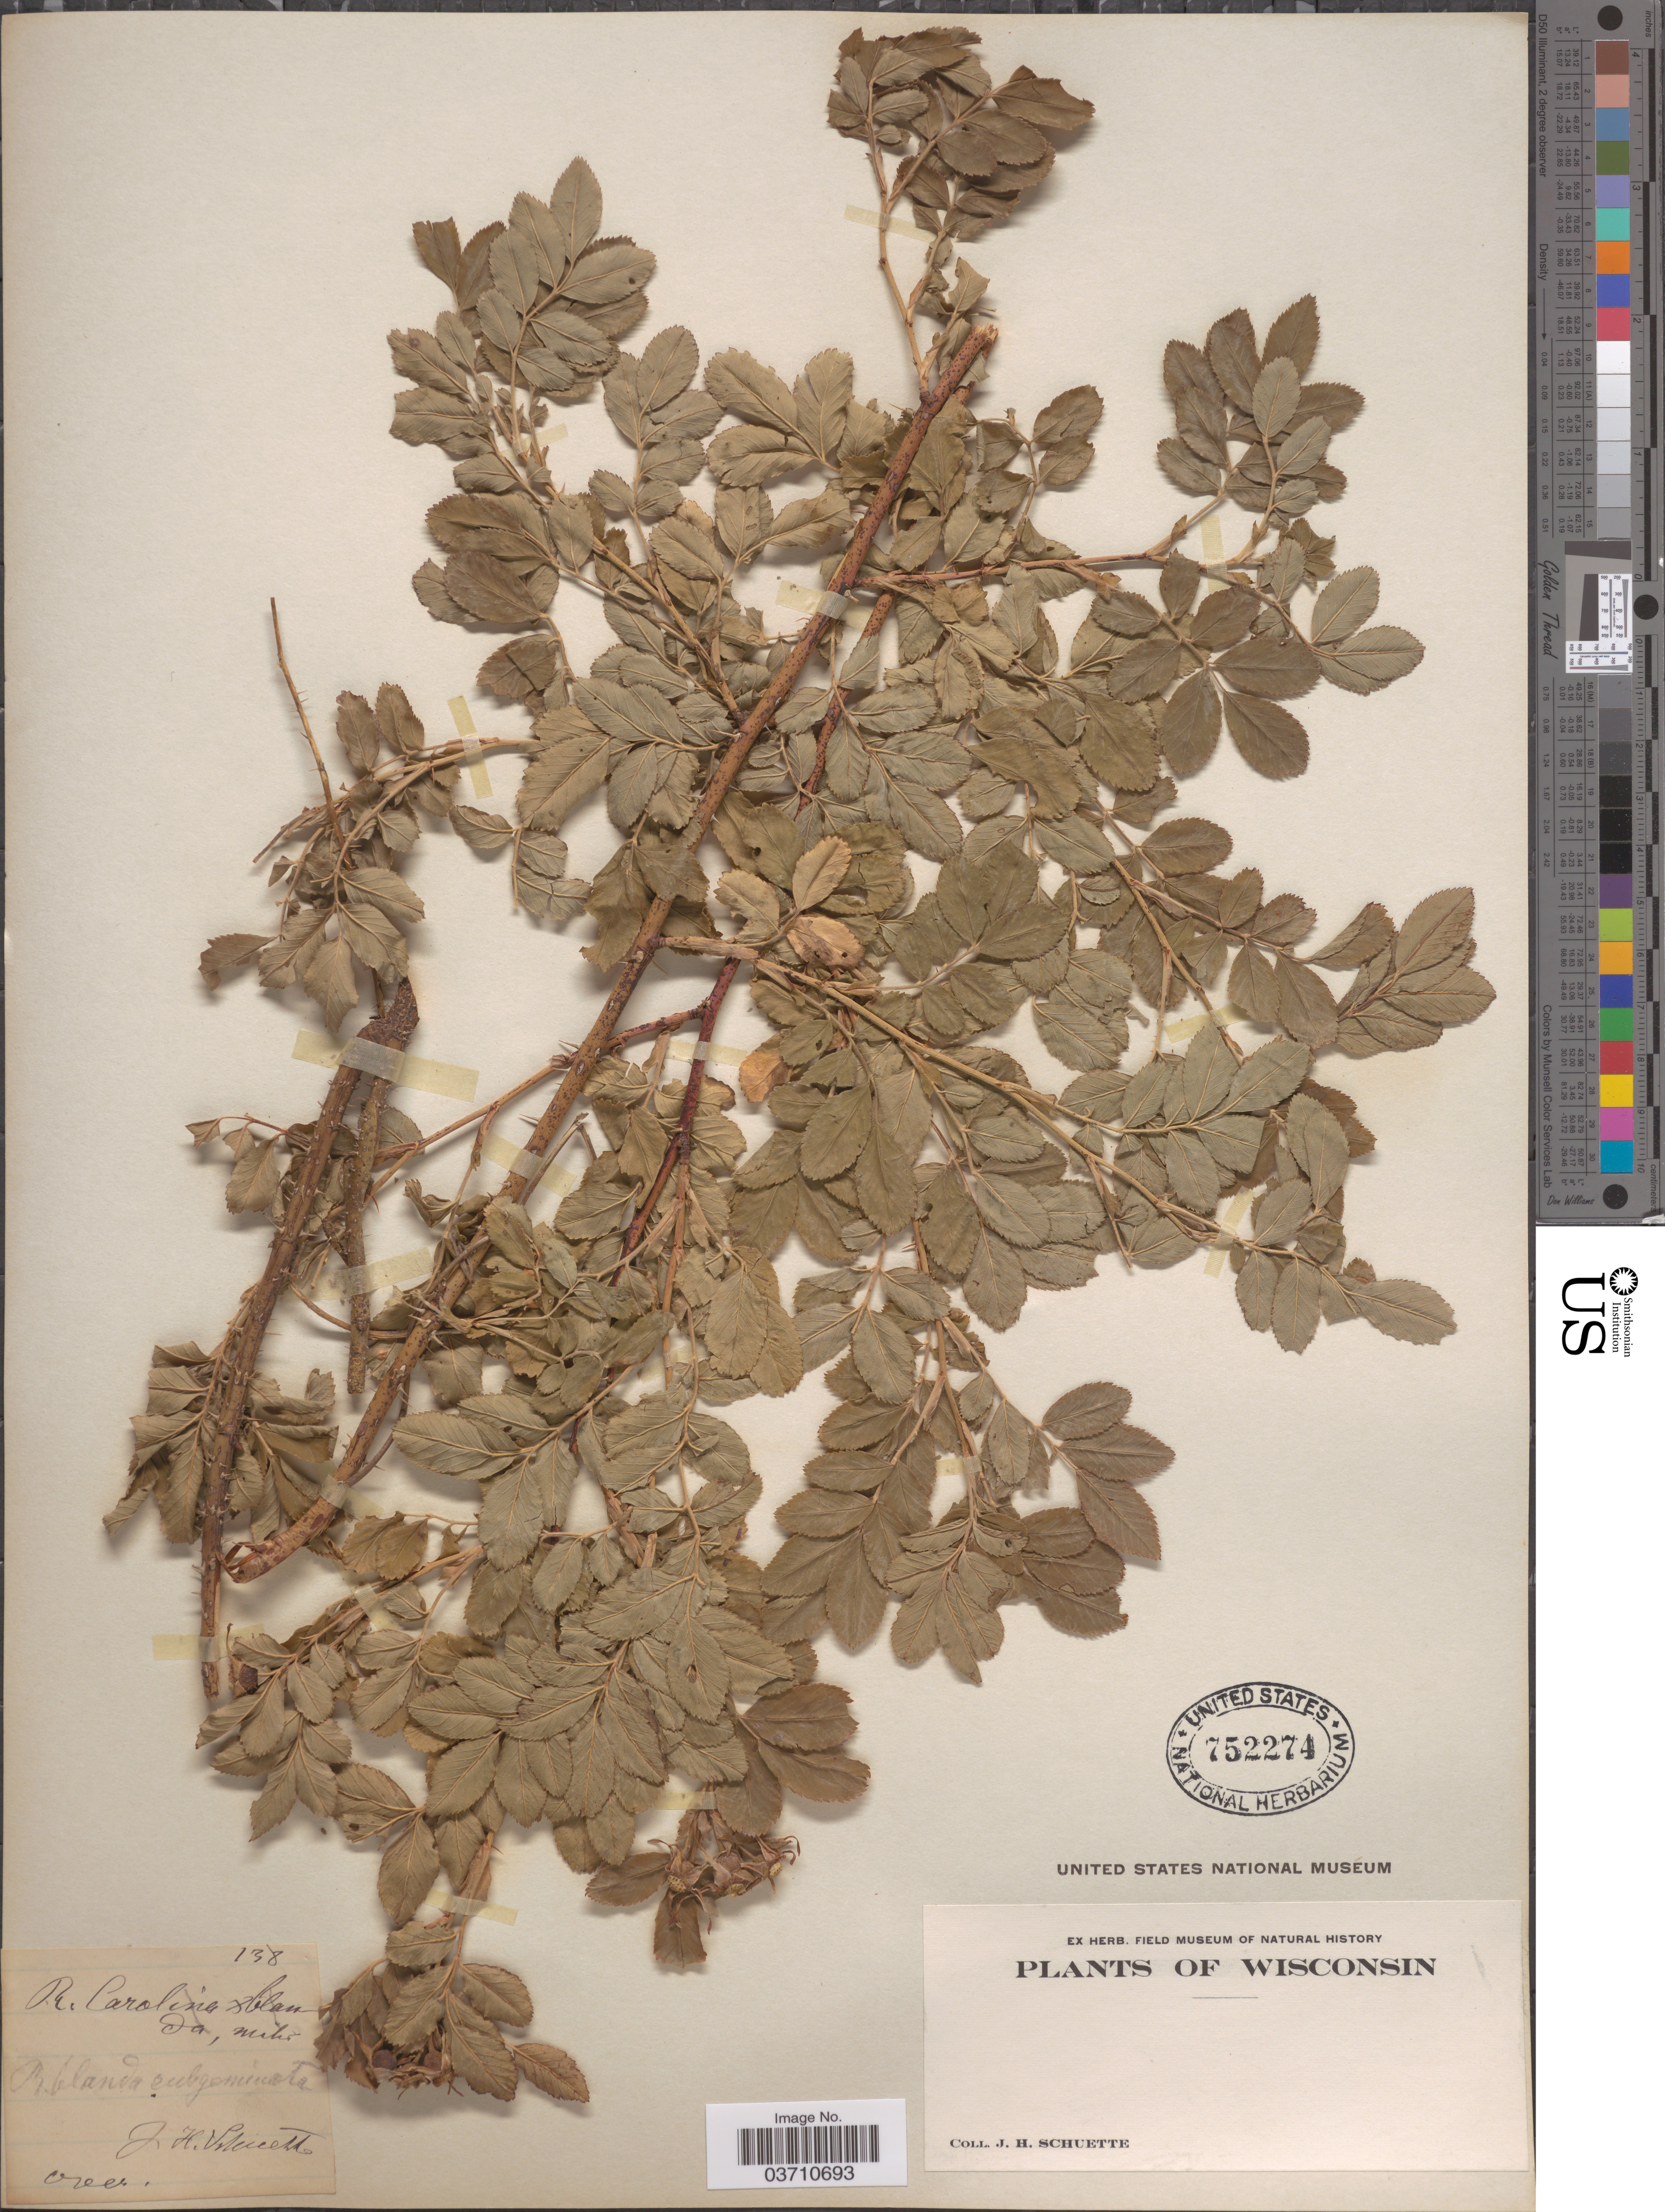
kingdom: Plantae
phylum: Tracheophyta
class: Magnoliopsida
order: Rosales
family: Rosaceae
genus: Rosa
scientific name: Rosa carolina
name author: L.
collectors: J. H. Schuette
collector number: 138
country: United States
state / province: Wisconsin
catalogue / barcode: US 752274